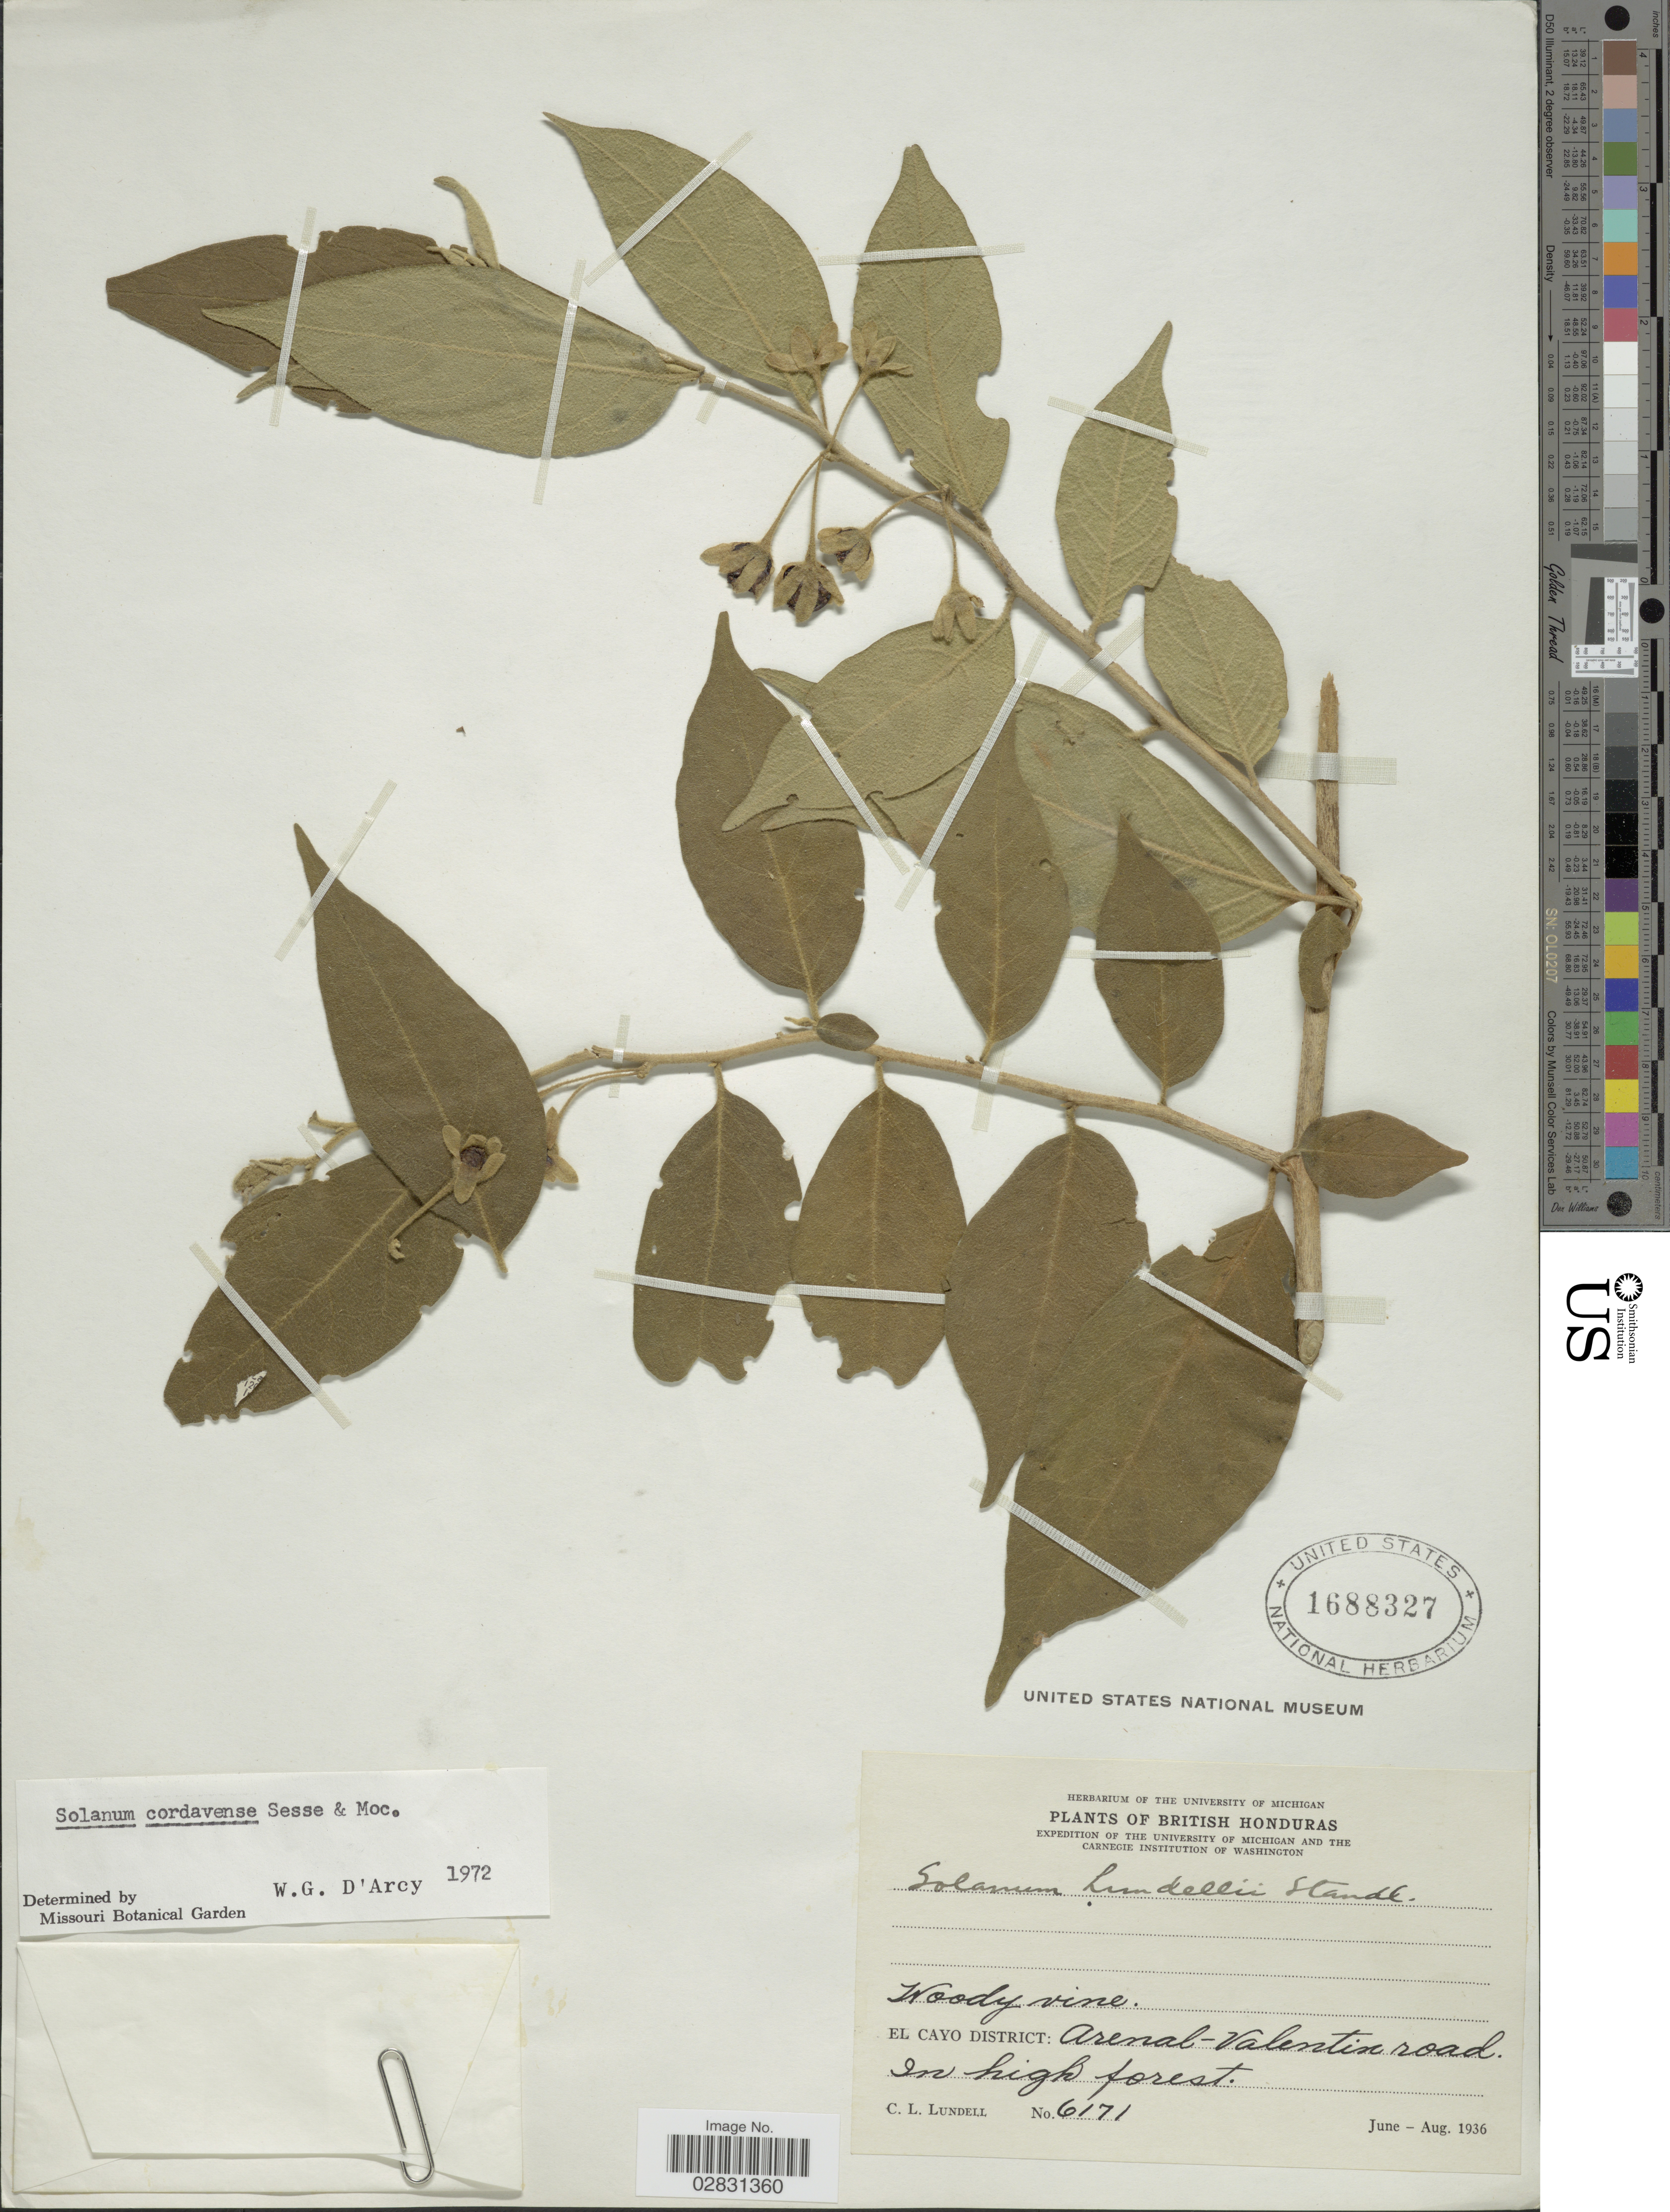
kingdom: Plantae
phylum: Tracheophyta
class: Magnoliopsida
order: Solanales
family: Solanaceae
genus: Solanum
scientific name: Solanum cordovense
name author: Sessé & Moc.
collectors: C. L. Lundell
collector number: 6171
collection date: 1936-06/1936-08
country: Belize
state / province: Cayo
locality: British Honduras, El Cayo District: Arenal-Valentin road.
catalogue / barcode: US 1688327